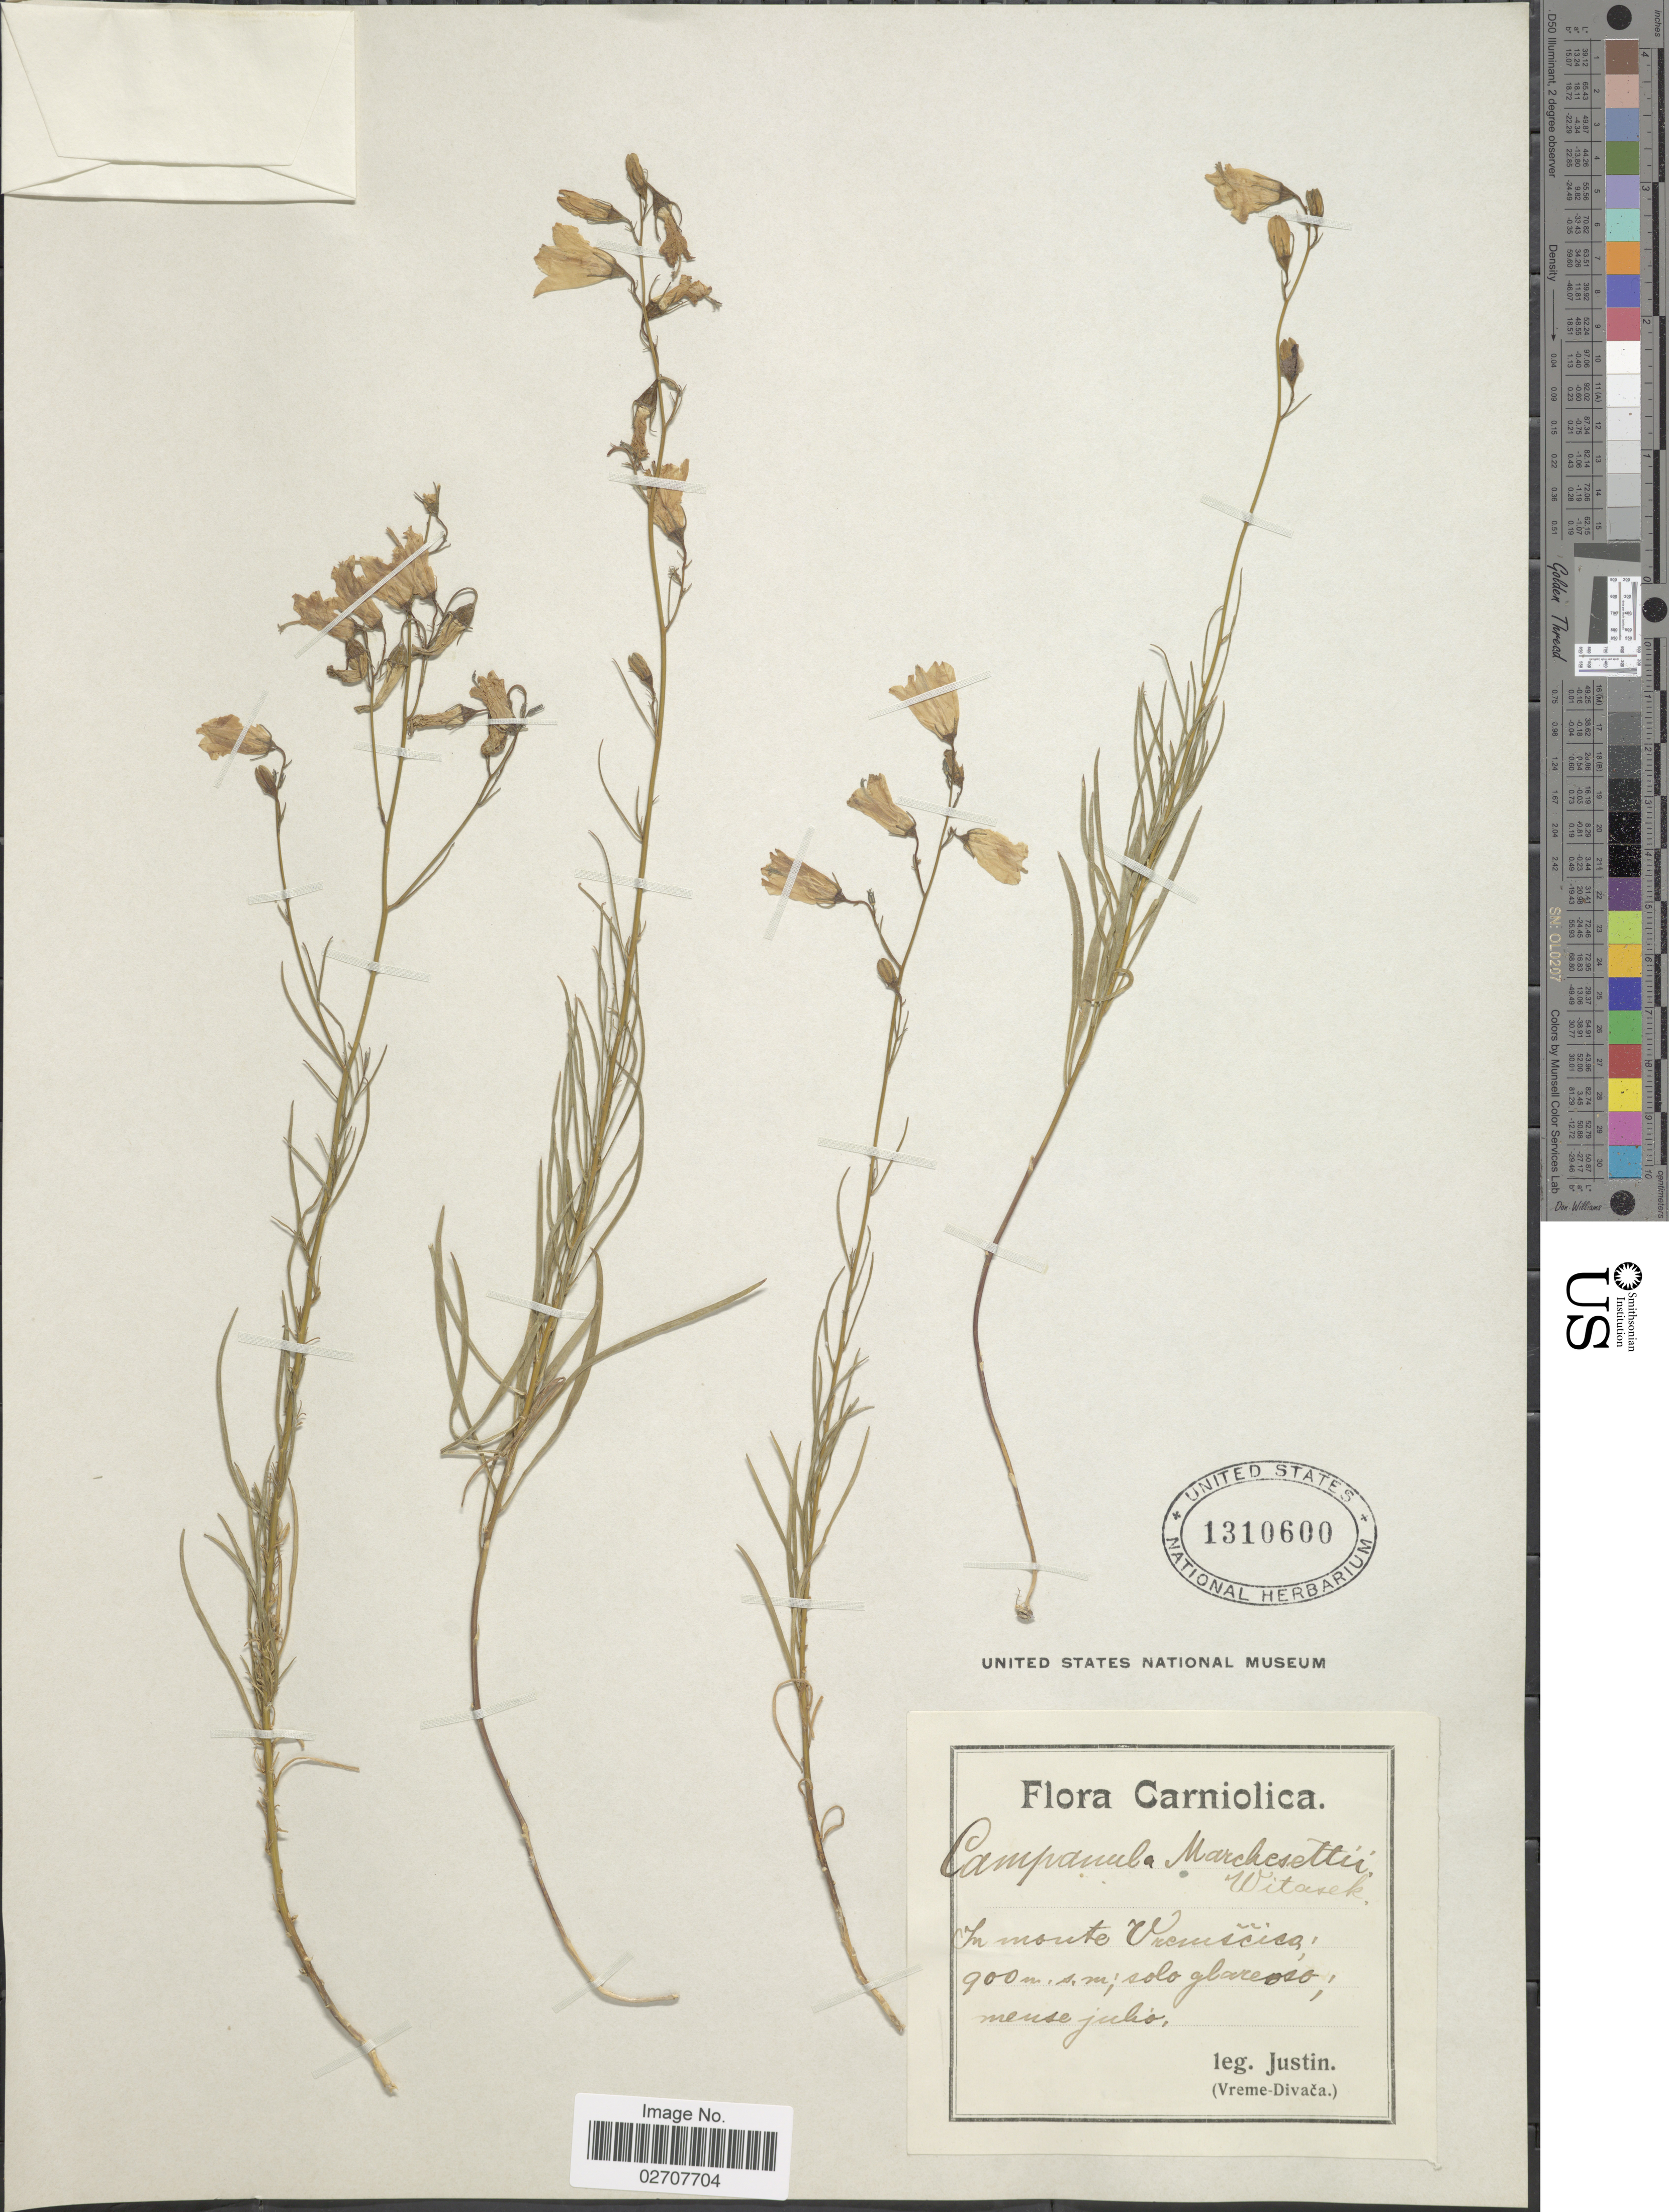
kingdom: Plantae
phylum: Tracheophyta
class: Magnoliopsida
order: Asterales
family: Campanulaceae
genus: Campanula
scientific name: Campanula marchesettii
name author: Witasek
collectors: Justin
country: Slovenia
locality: Carniolica. In monte Vremščica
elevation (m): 900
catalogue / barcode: US 1310600